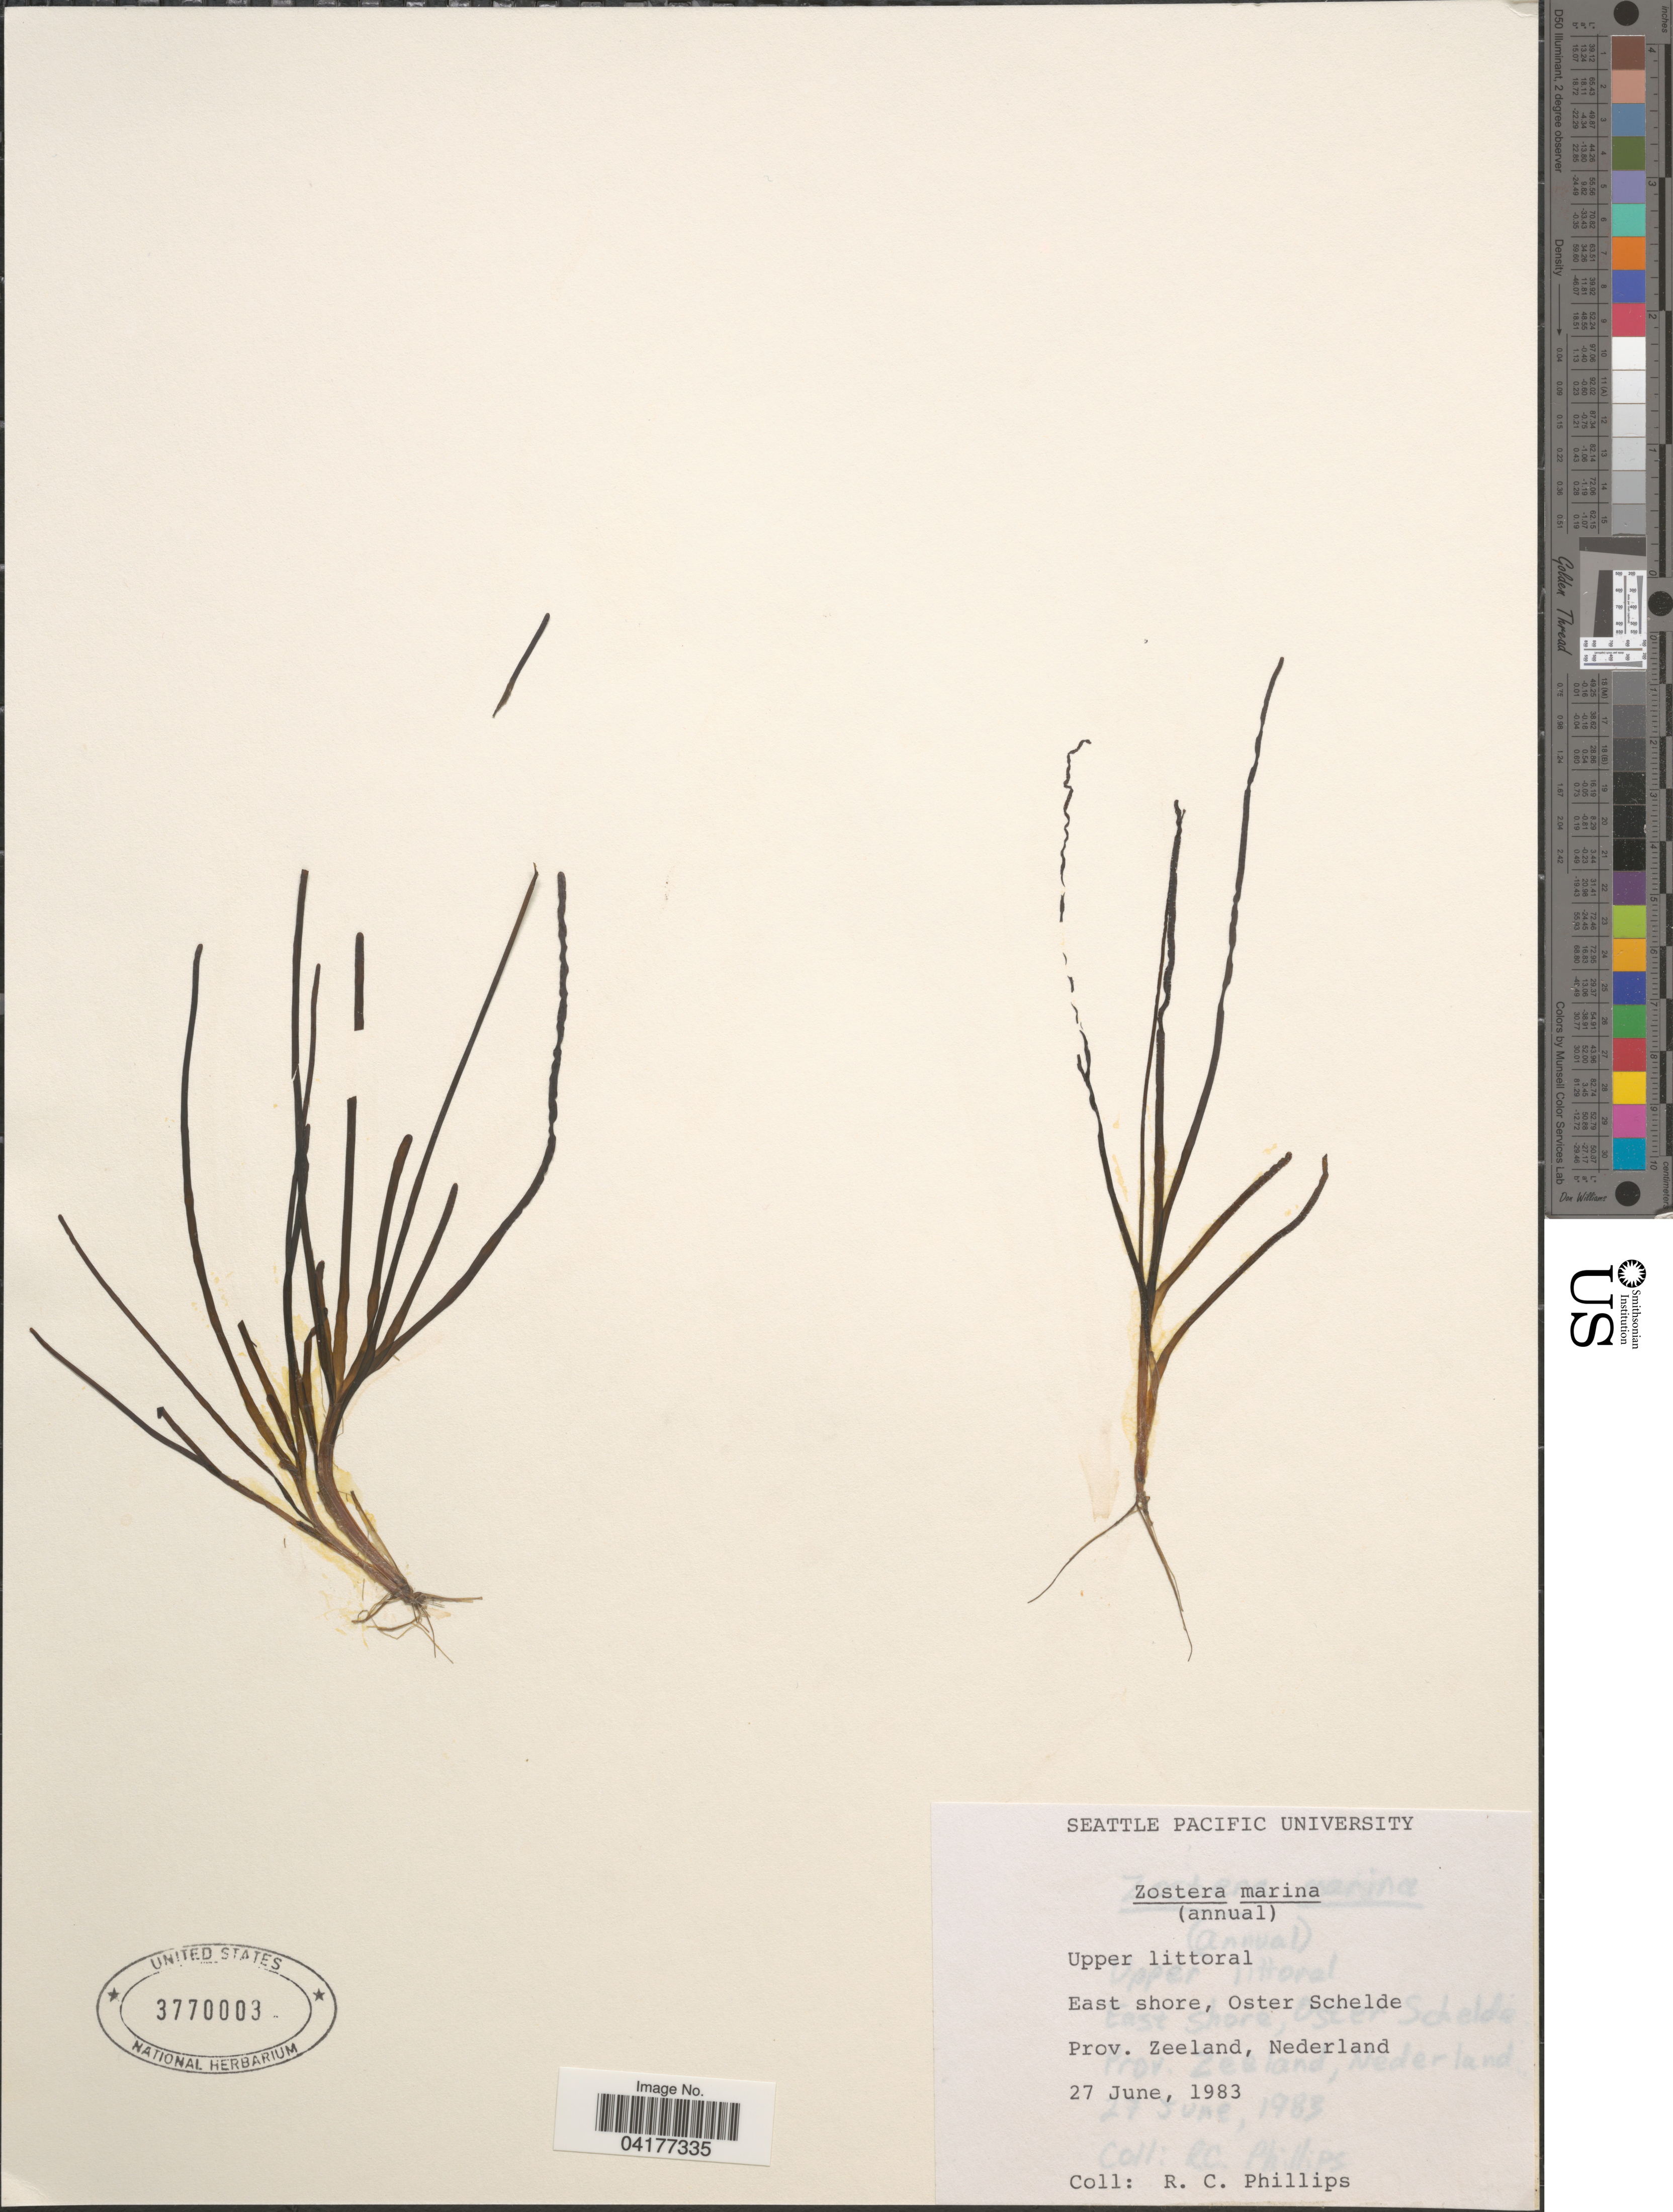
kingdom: Plantae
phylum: Tracheophyta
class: Liliopsida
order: Alismatales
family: Zosteraceae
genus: Zostera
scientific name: Zostera marina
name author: L.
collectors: R. C. Phillips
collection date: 1983-06-27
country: Netherlands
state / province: Zeeland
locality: Upper littoral. East shore, Oster Schelde. Nederland.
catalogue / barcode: US 3770003